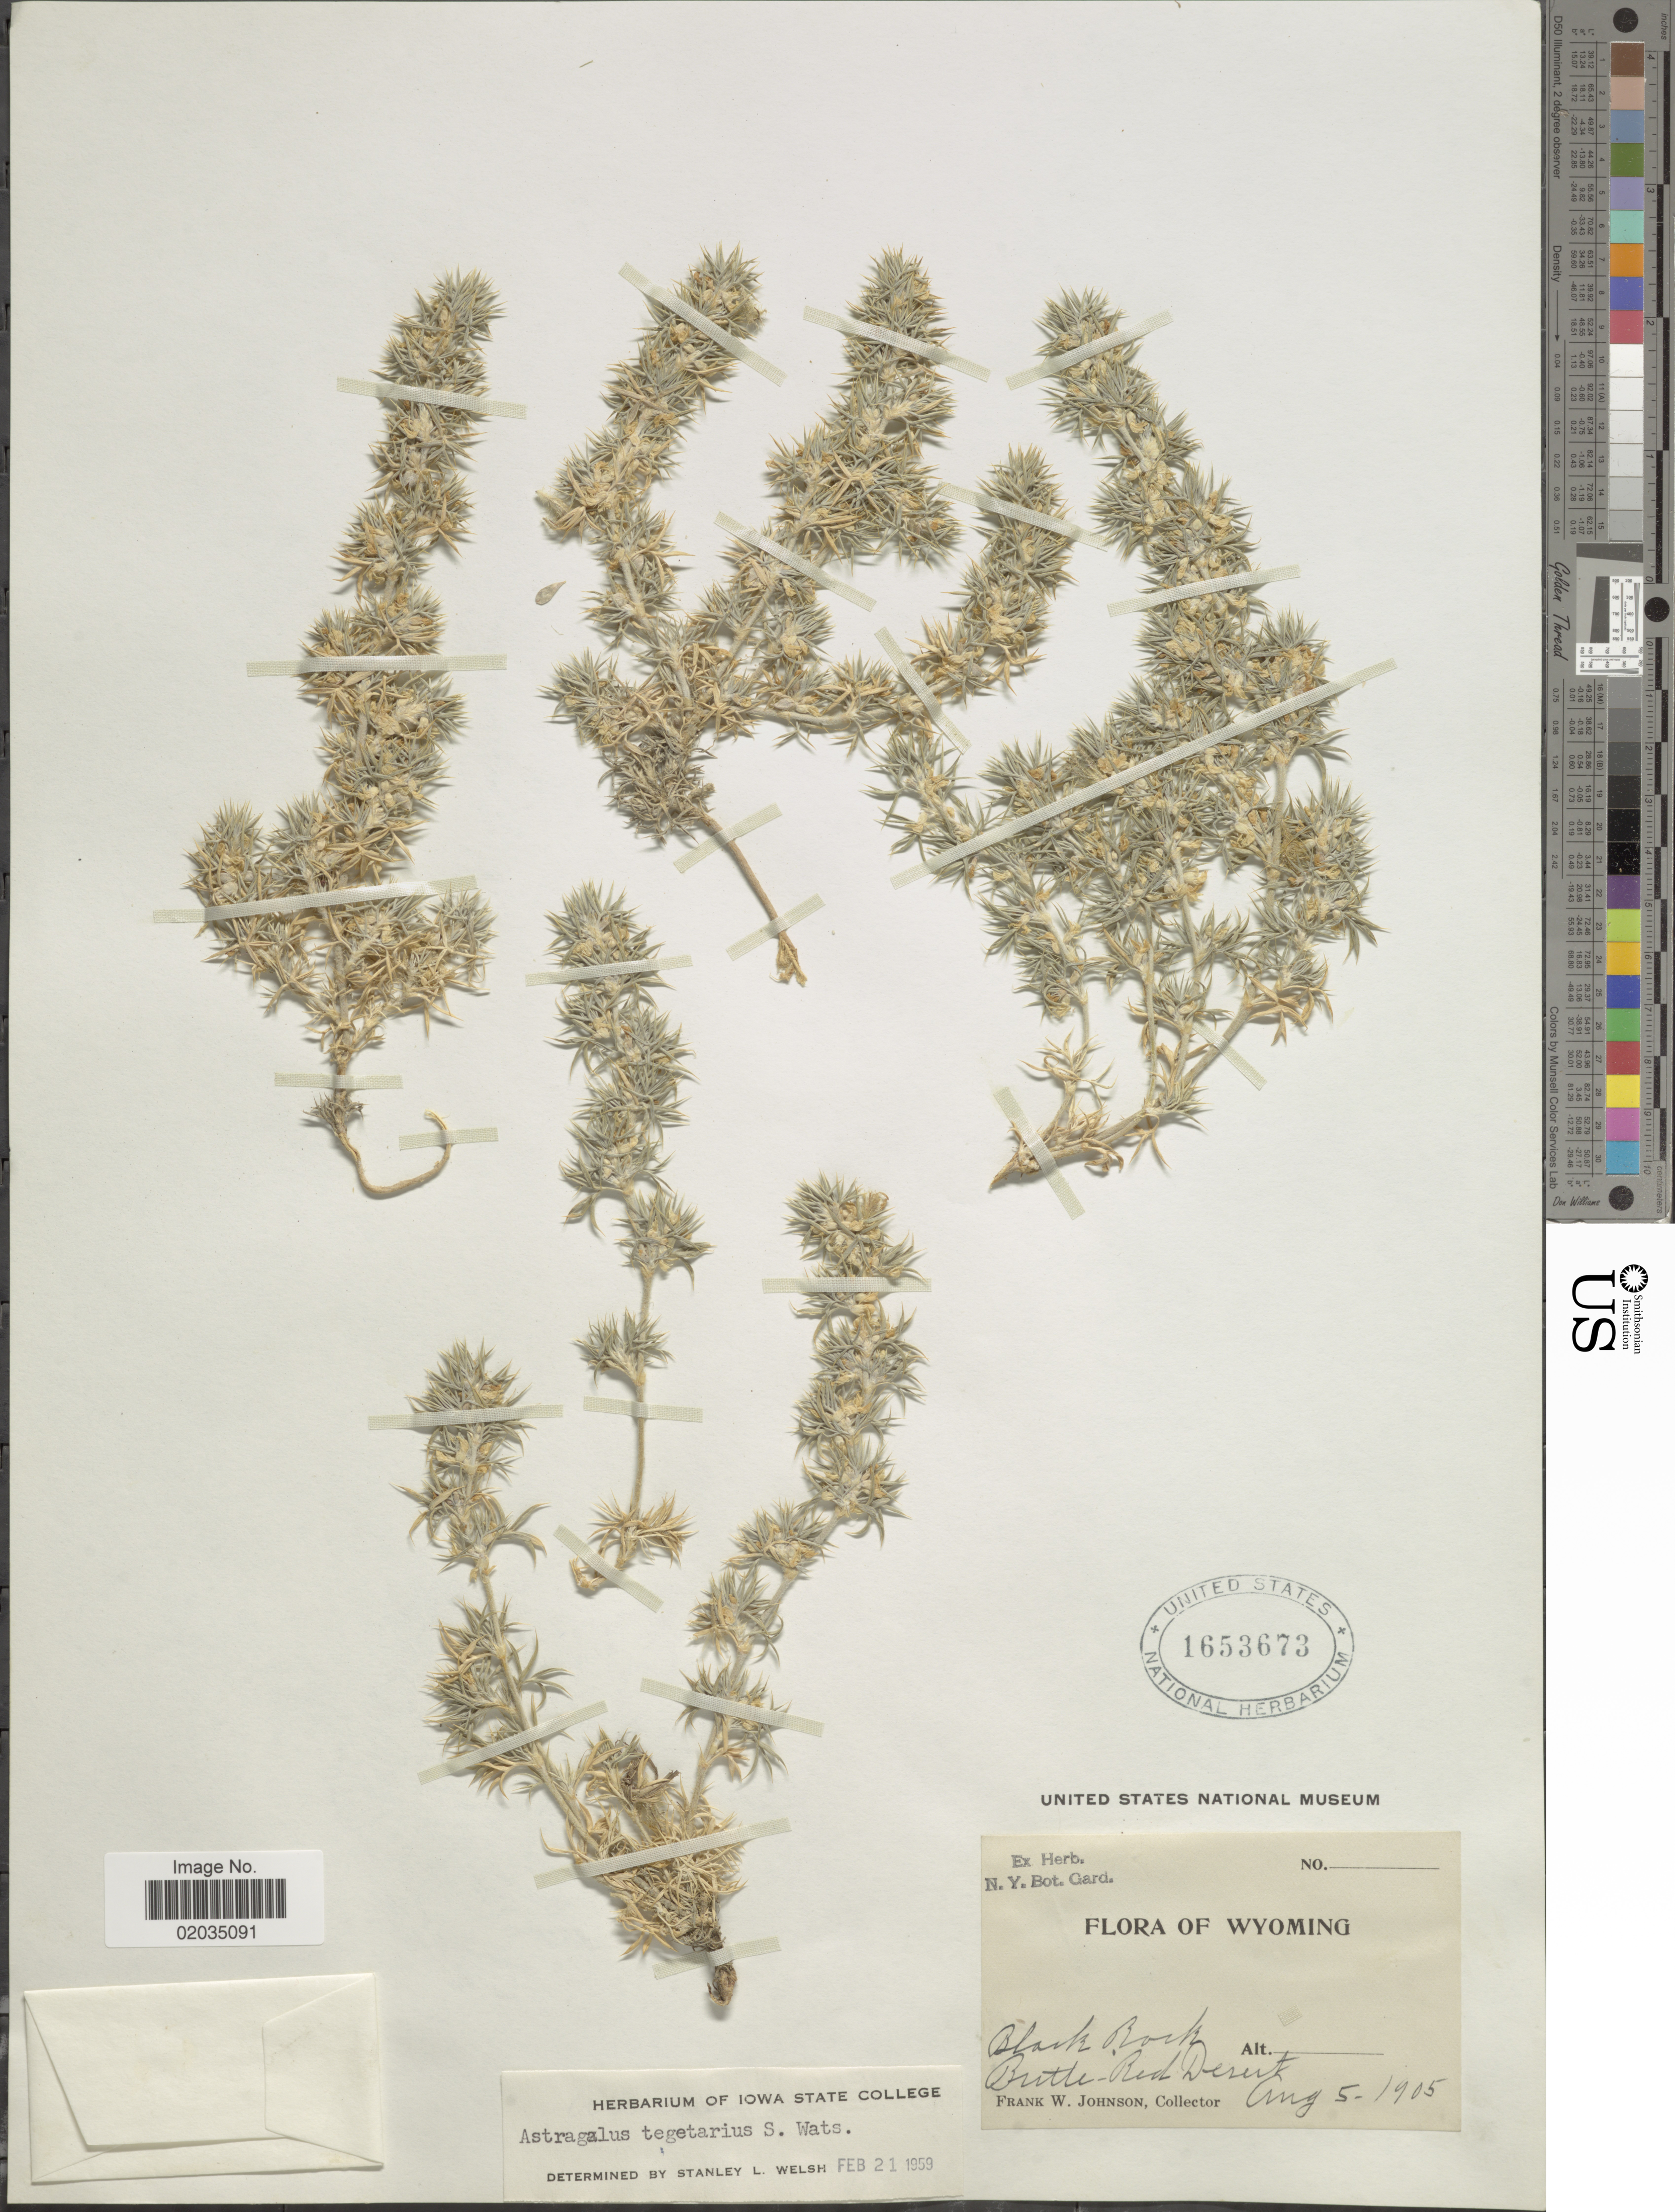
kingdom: Plantae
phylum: Tracheophyta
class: Magnoliopsida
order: Fabales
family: Fabaceae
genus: Astragalus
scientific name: Astragalus tegetarius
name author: S. Watson in C. King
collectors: F. W. Johnson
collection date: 1905-08-05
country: United States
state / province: Wyoming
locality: Black Rock, Butte-Red Desert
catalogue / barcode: US 1653673